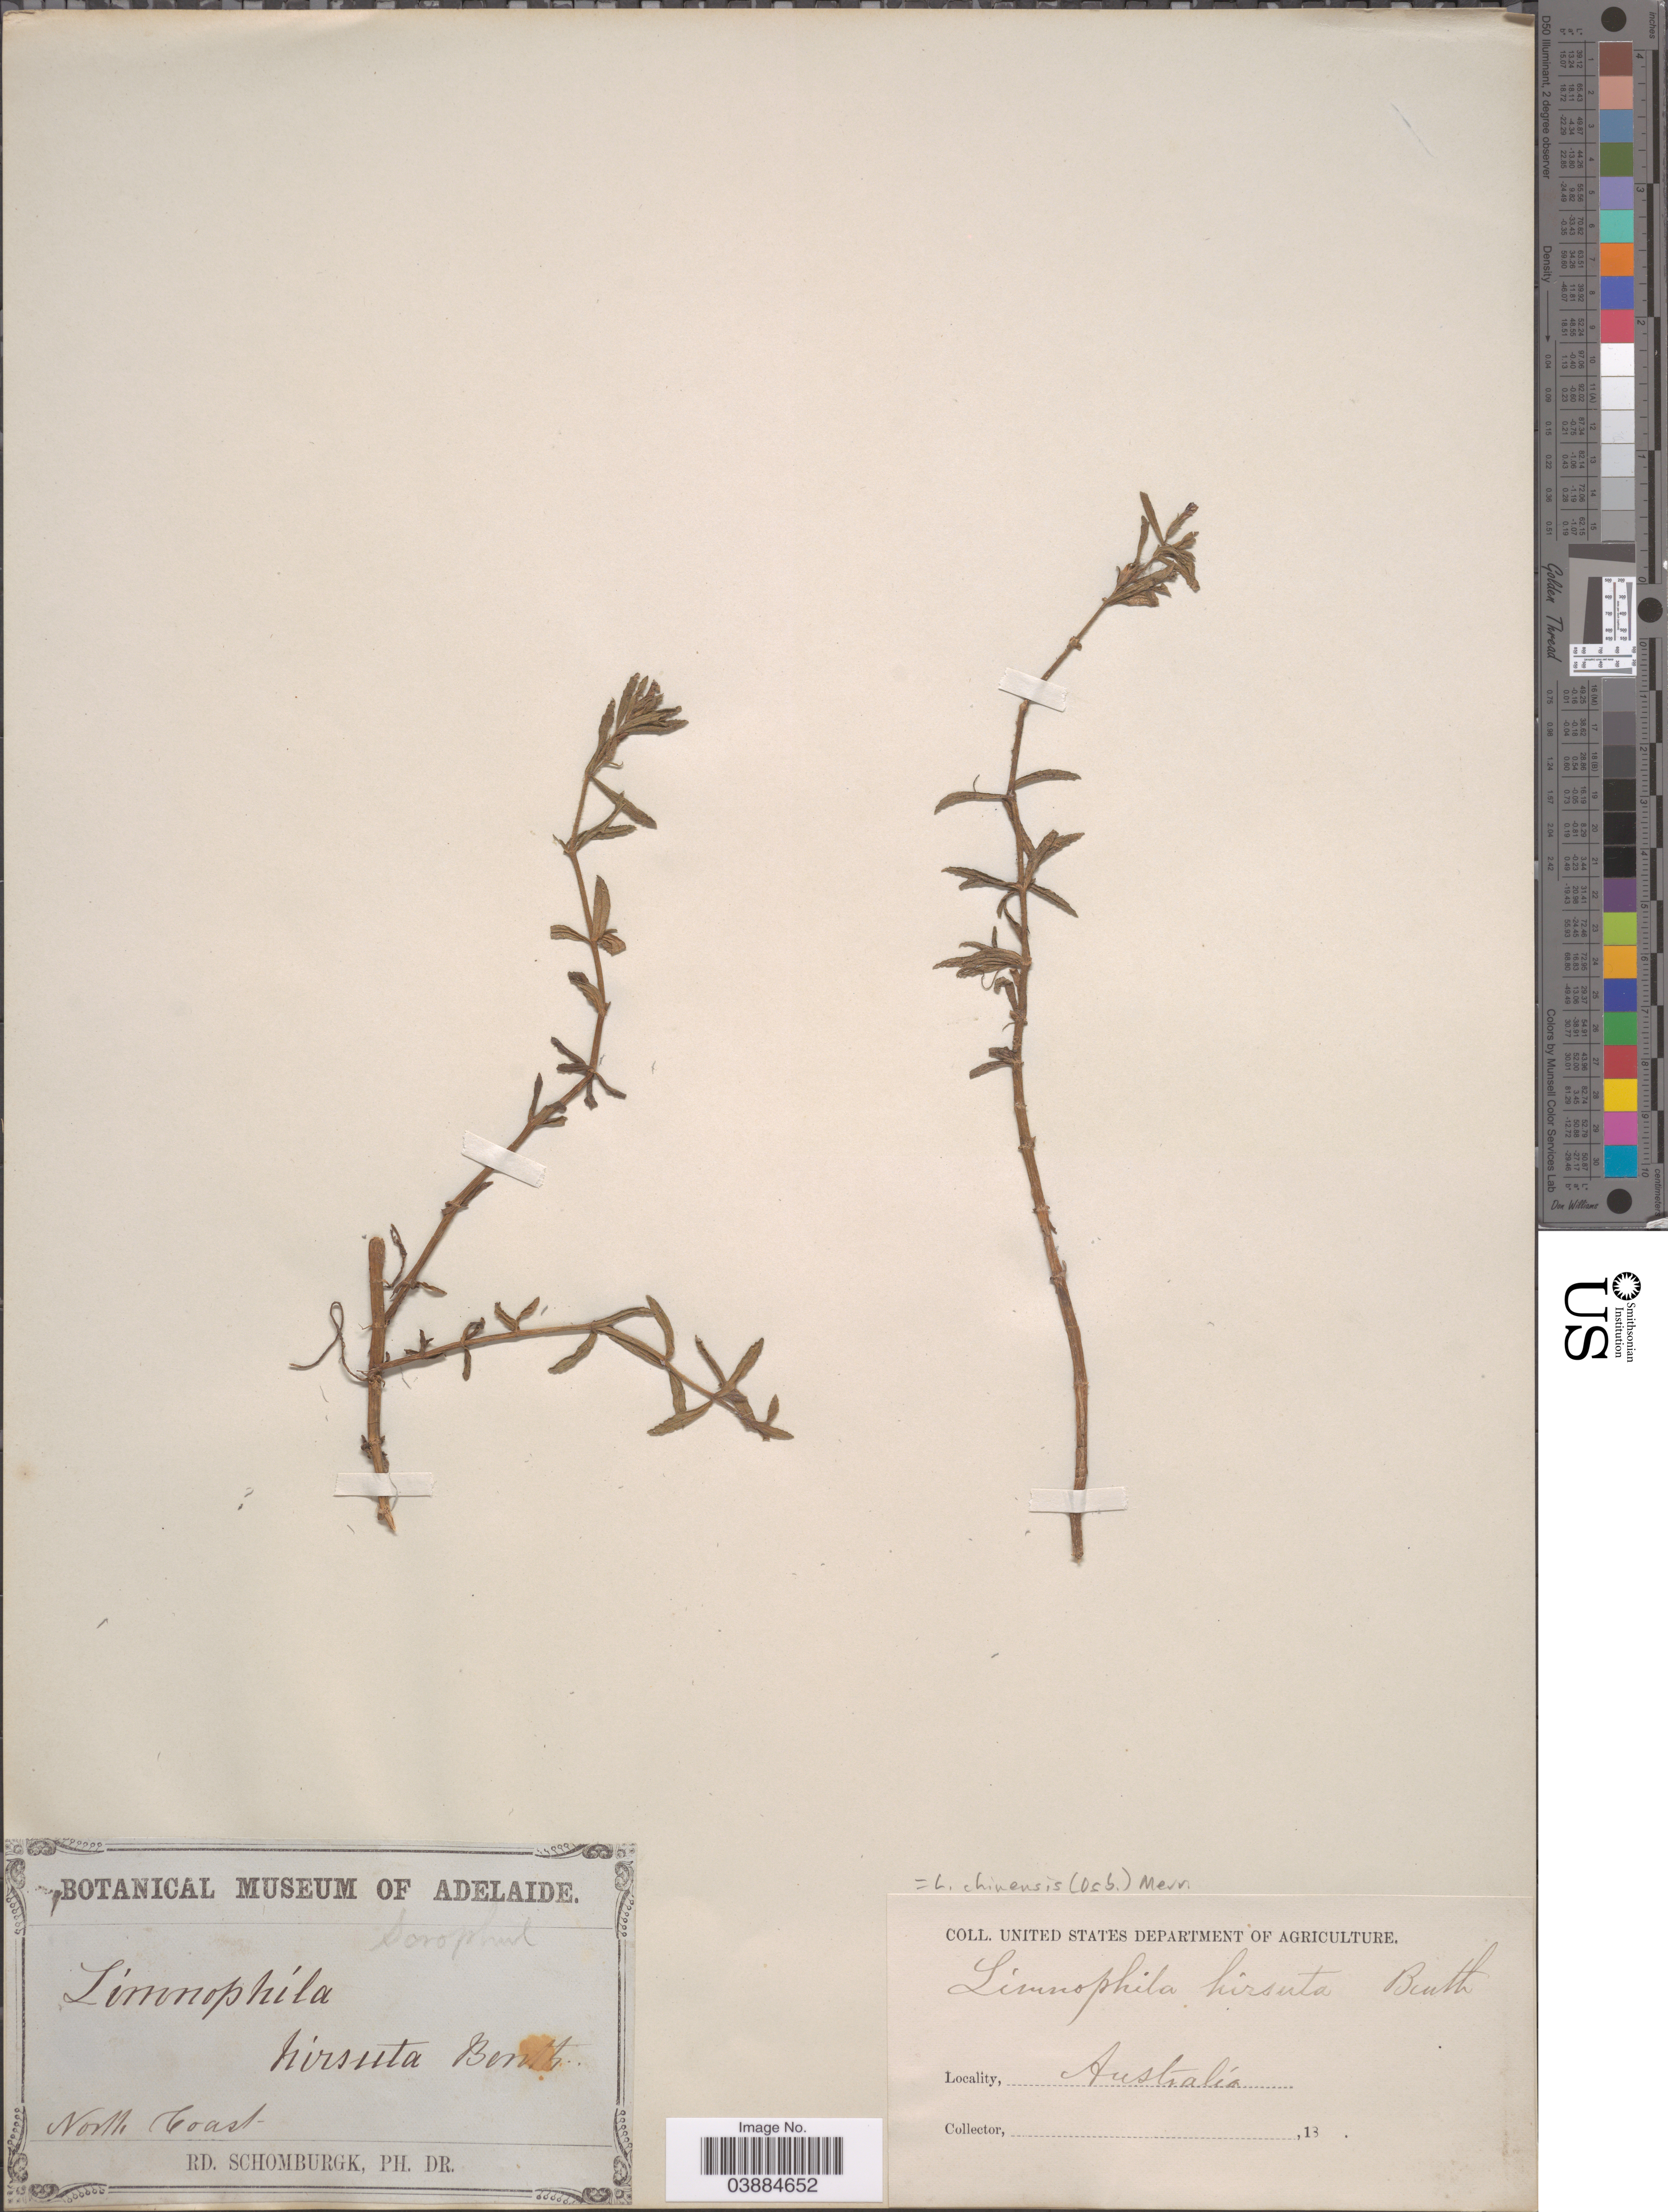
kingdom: Plantae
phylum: Tracheophyta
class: Magnoliopsida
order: Lamiales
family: Plantaginaceae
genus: Limnophila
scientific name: Limnophila chinensis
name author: (Osbeck) Merr.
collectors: M. R. Schomburgk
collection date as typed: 18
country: Australia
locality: North Coast.